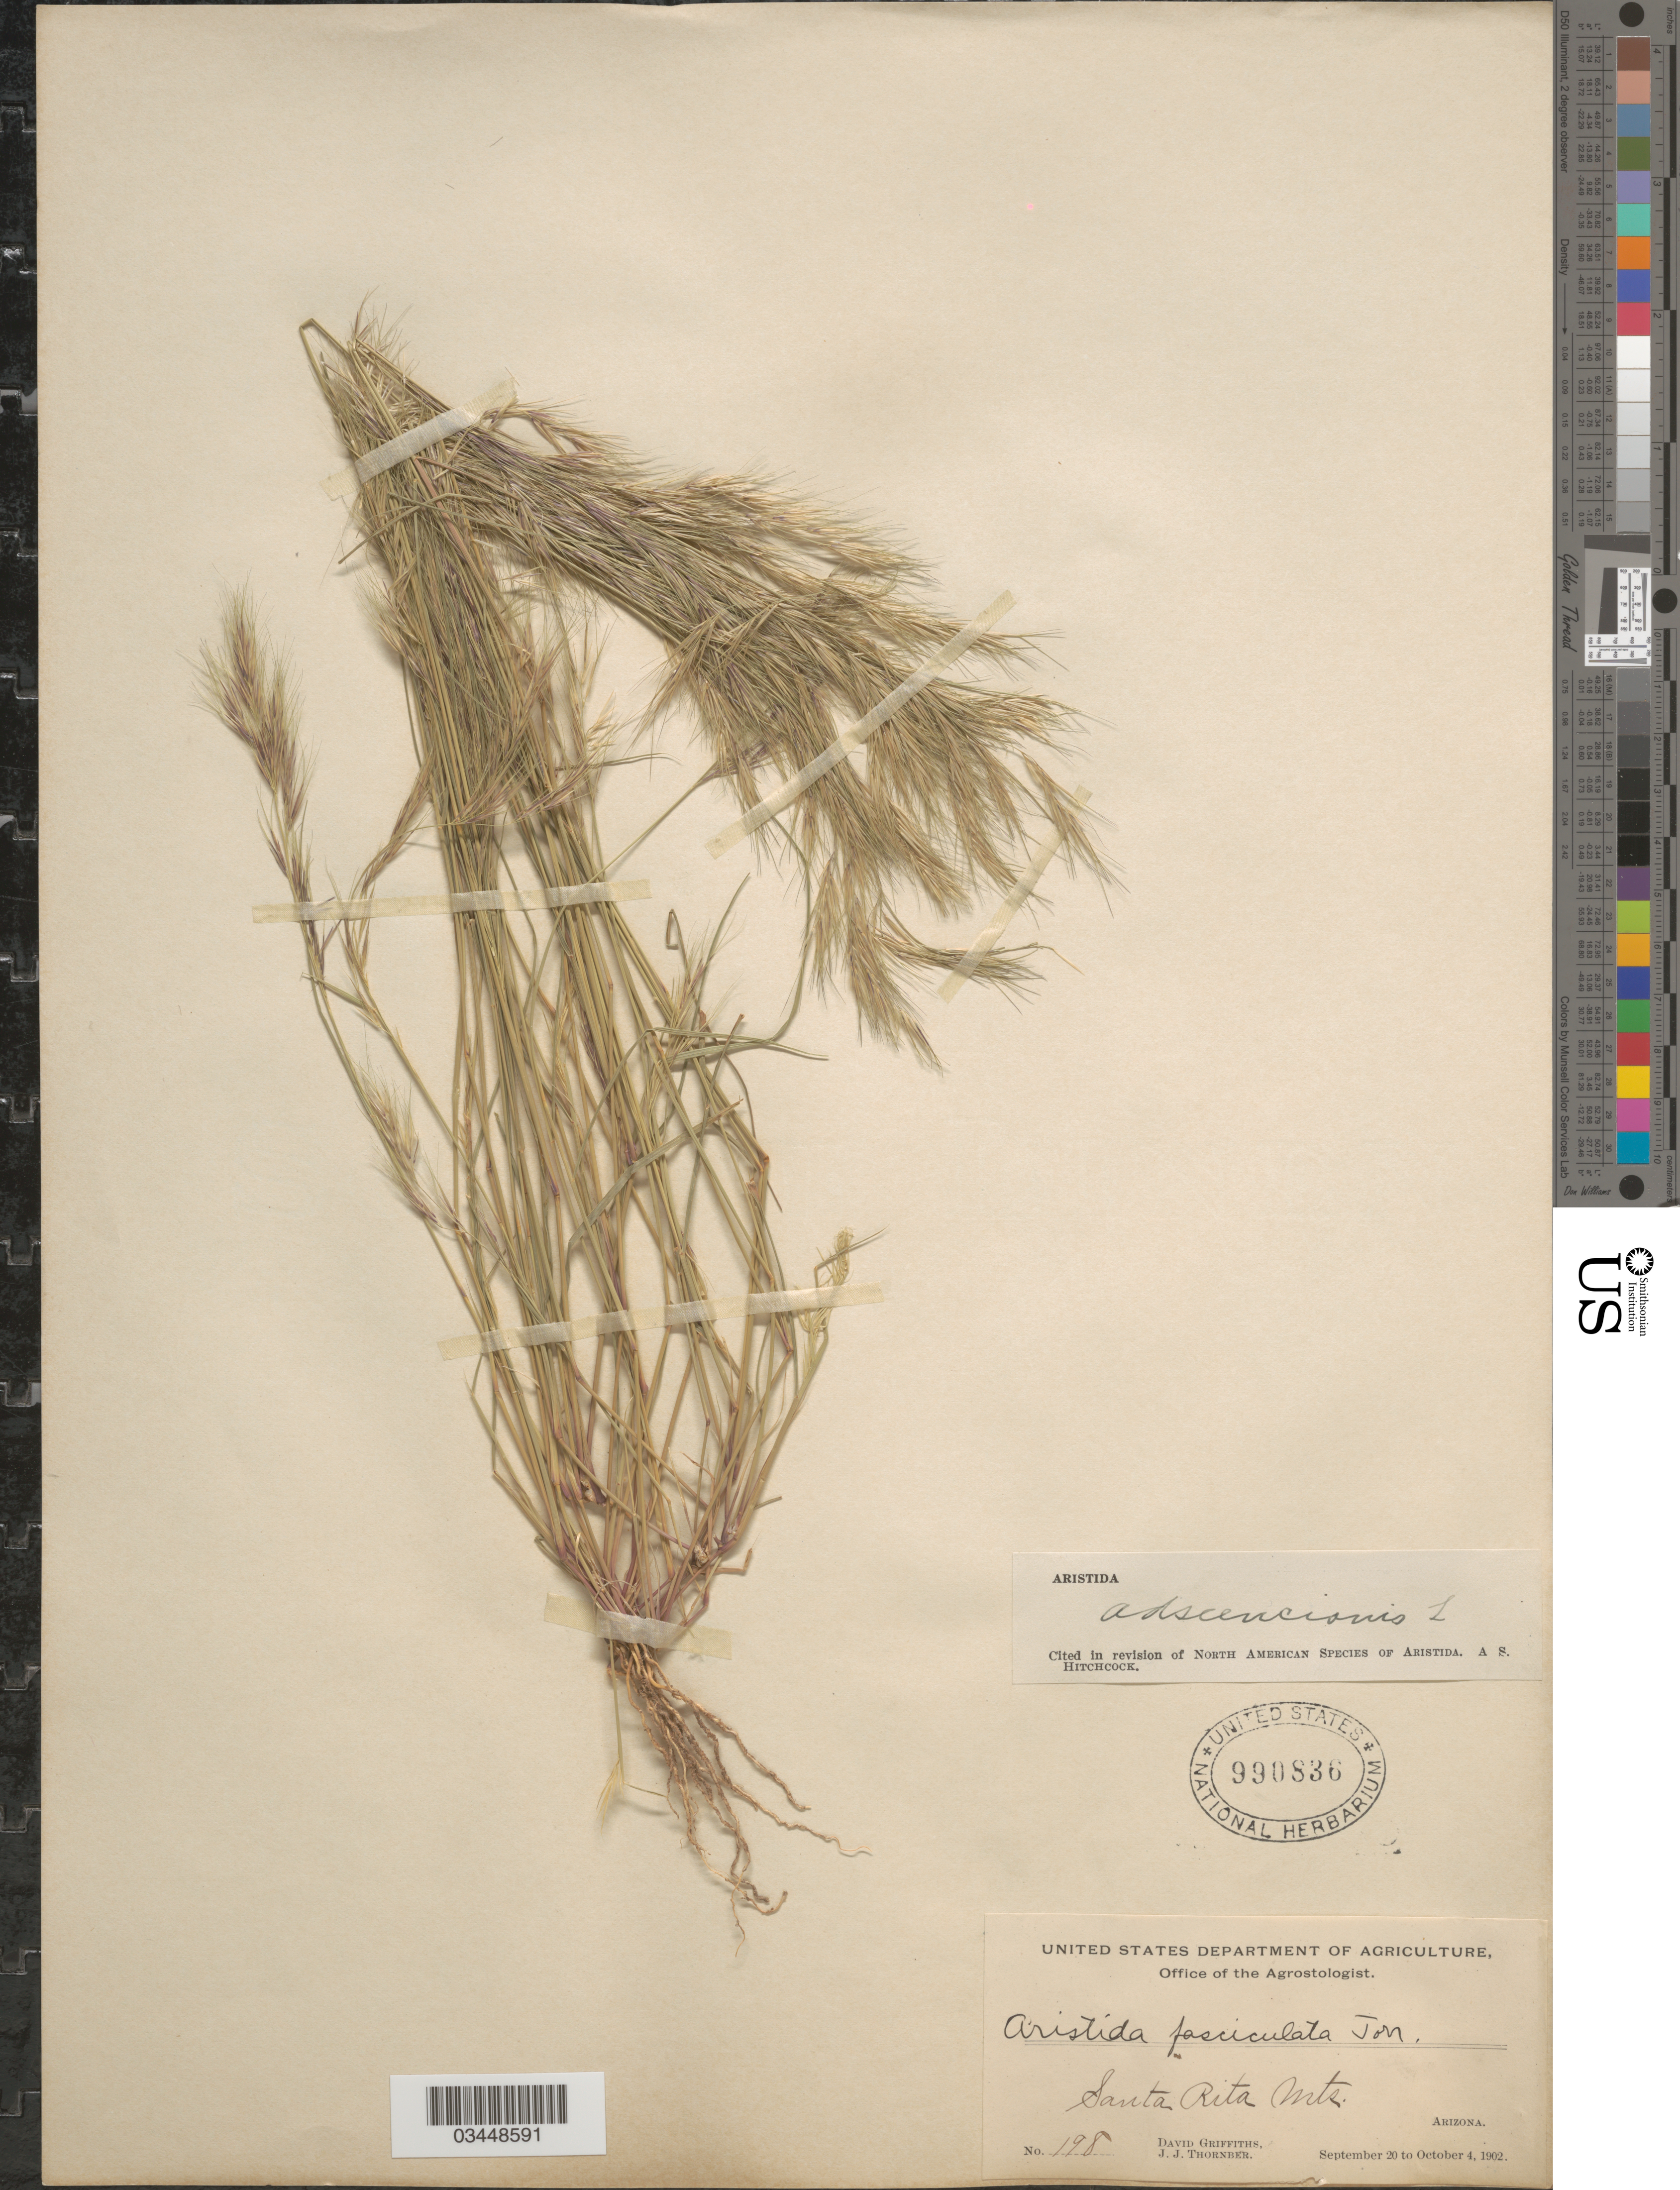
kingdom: Plantae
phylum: Tracheophyta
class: Liliopsida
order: Poales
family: Poaceae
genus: Aristida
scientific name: Aristida adscensionis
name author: L.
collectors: D. Griffiths & J. Thornber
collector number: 198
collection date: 1902-09-20/1902-10-04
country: United States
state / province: Arizona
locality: Santa Rita Mts.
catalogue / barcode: US 990836